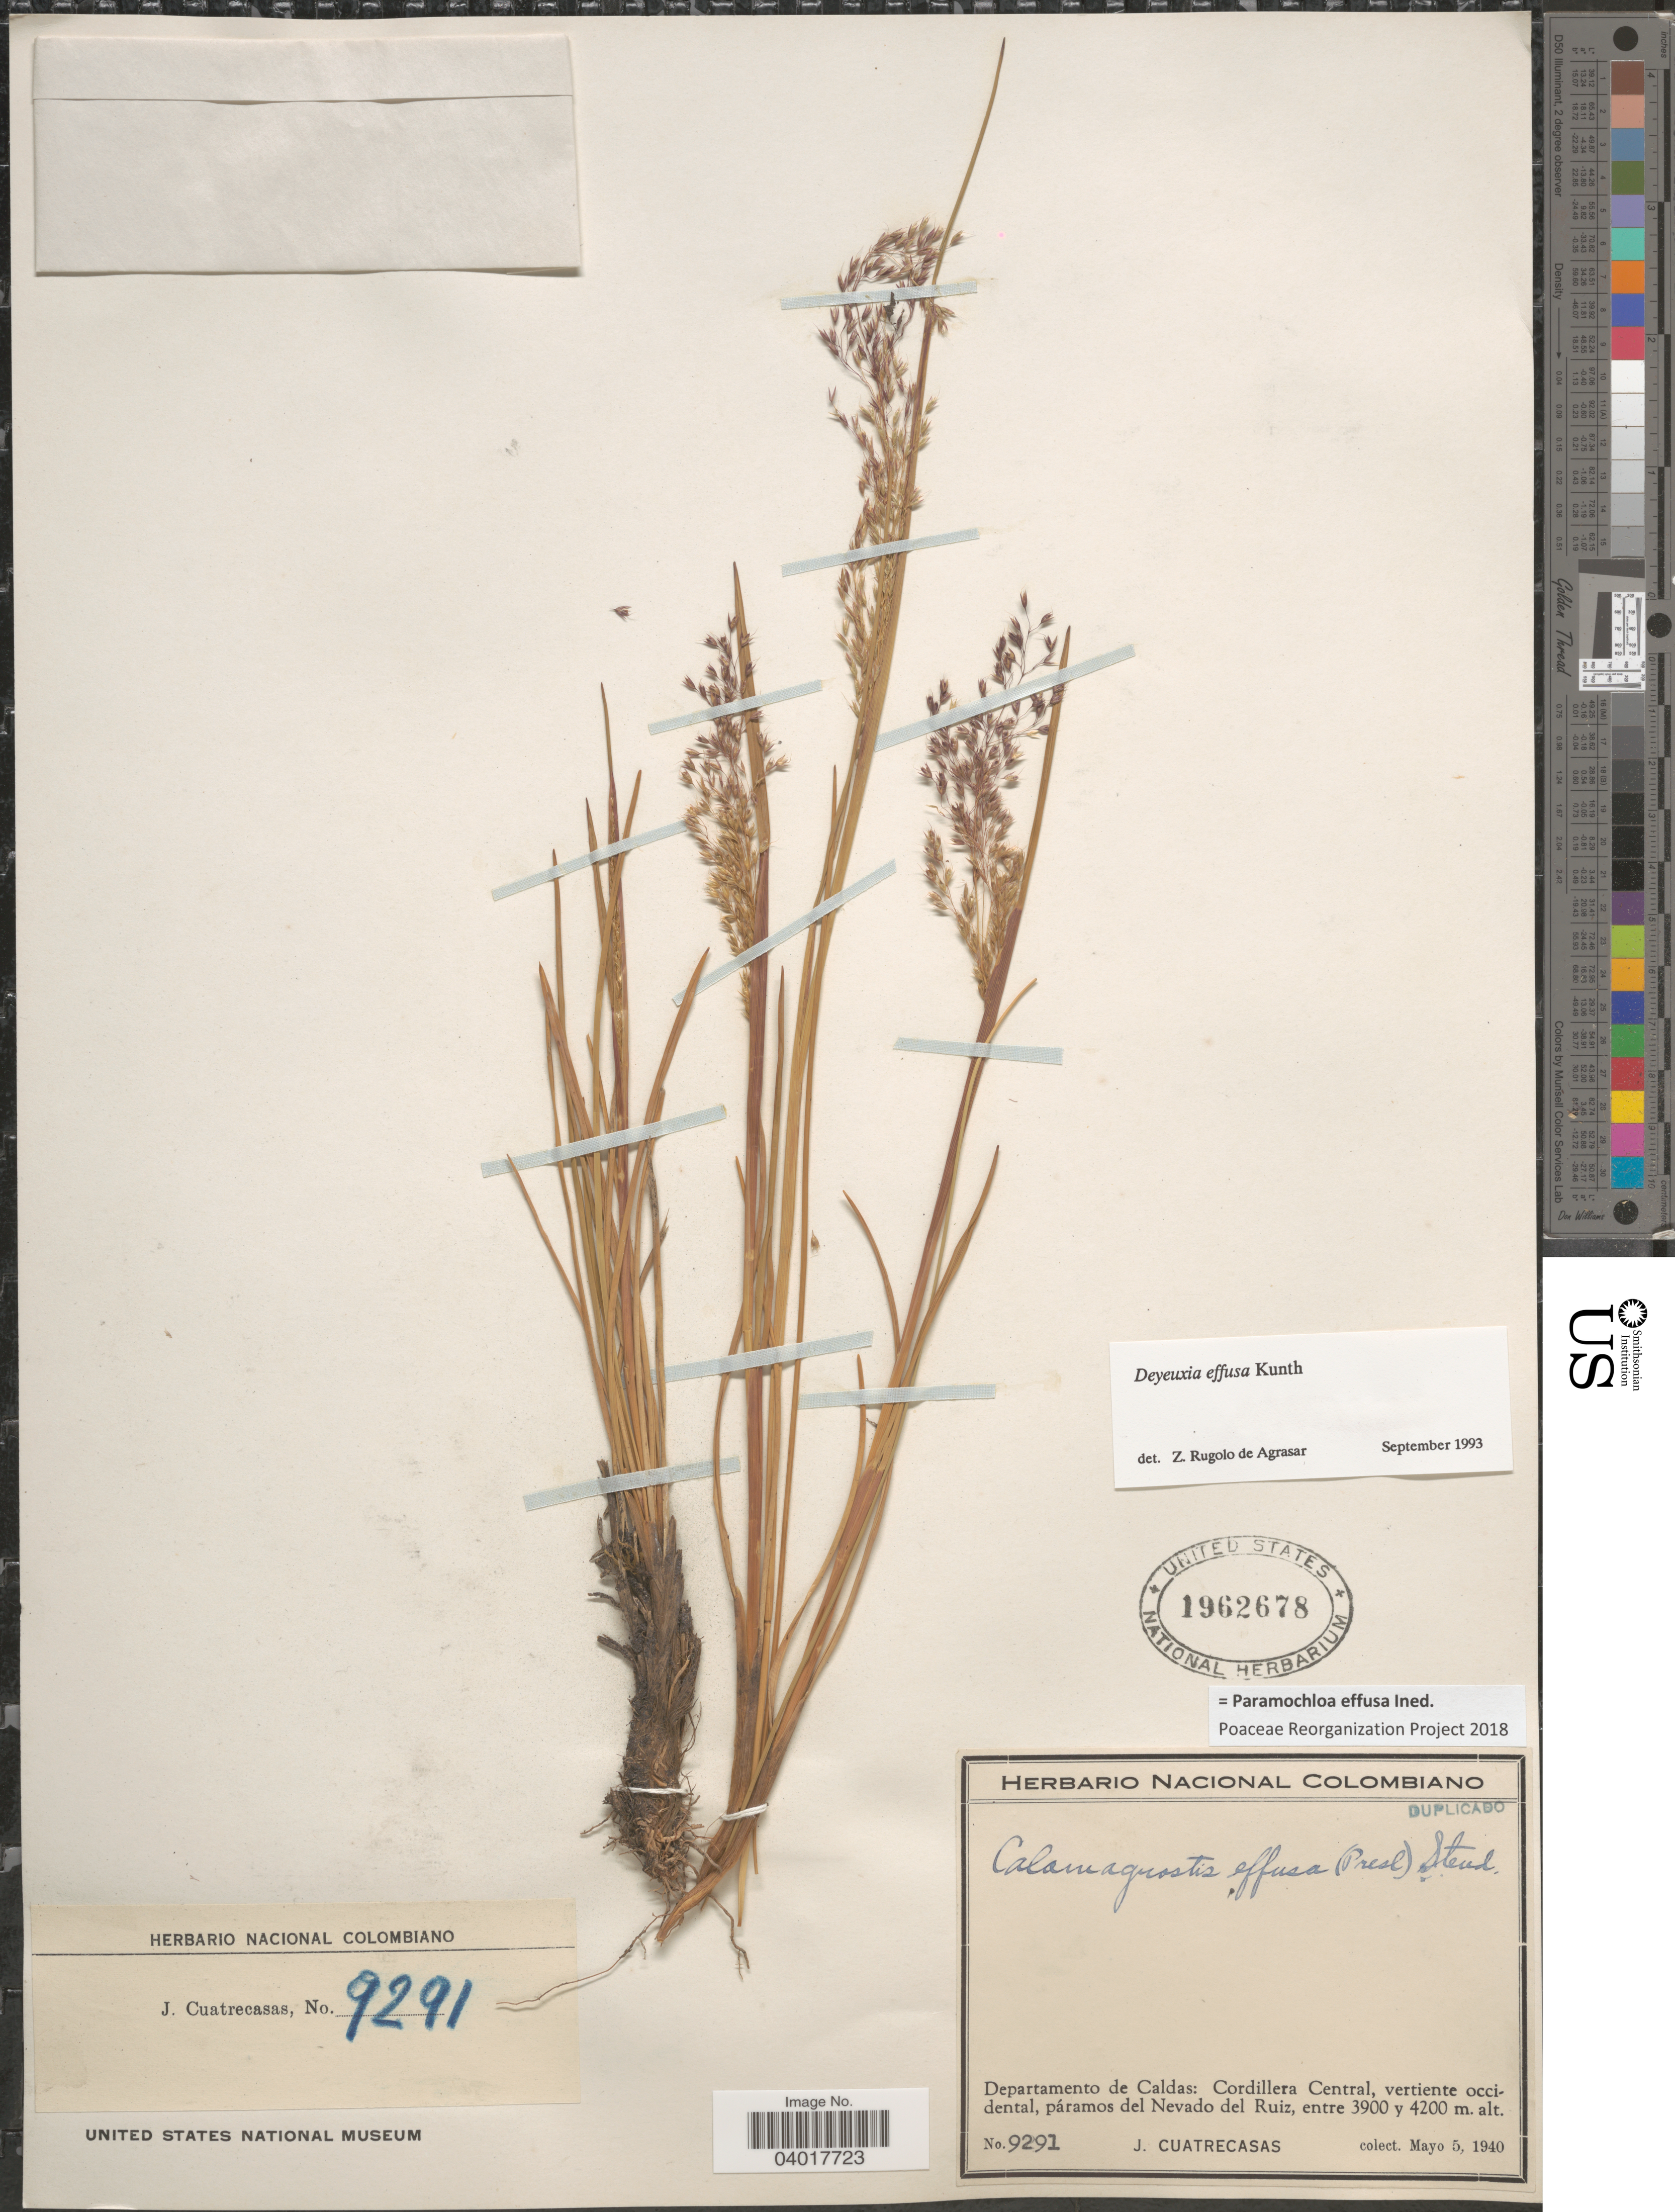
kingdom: Plantae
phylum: Tracheophyta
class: Liliopsida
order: Poales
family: Poaceae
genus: Paramochloa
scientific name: Paramochloa effusa ined.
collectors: J. Cuatrecasas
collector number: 9291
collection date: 1940-05-05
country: Colombia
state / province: Caldas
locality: Departamento de Caldas: Cordillera Central, vertiente occidental, páramos del Nevado del Ruiz.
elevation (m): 3900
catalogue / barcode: US 1962678